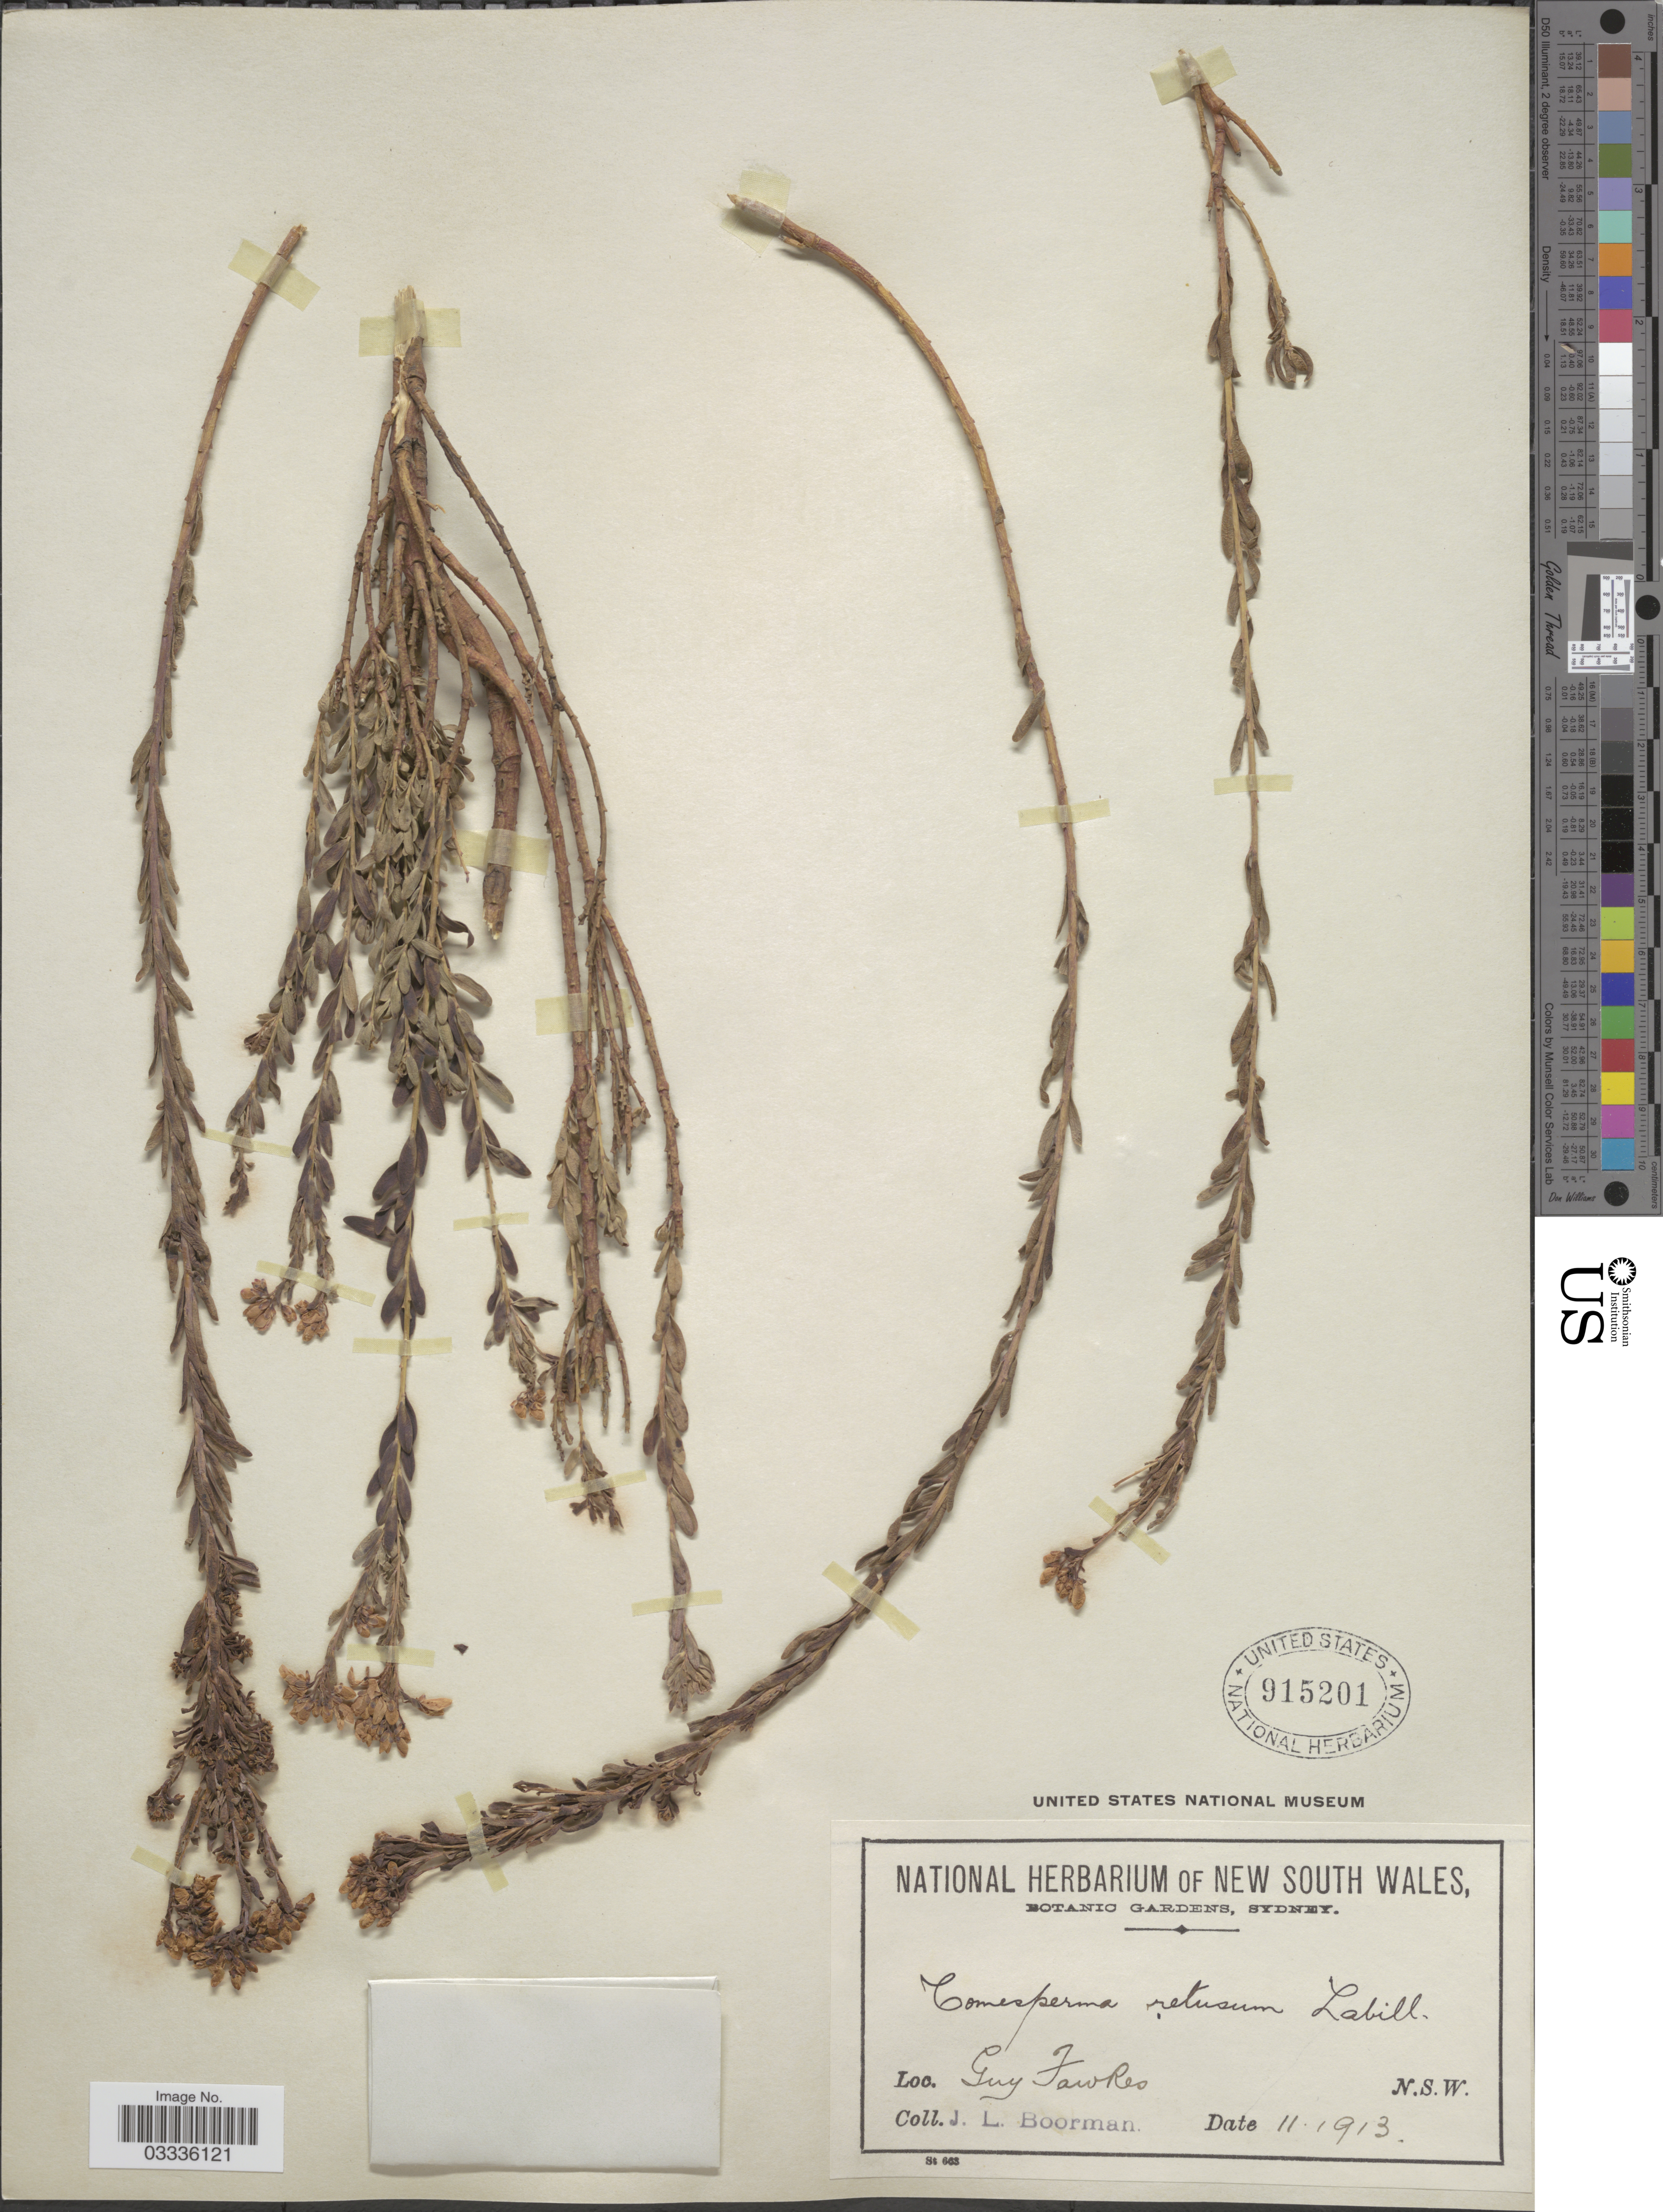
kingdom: Plantae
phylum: Tracheophyta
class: Magnoliopsida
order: Fabales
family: Polygalaceae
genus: Comesperma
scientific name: Comesperma retusum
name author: Labill.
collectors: J. Boorman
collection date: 1913-11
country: Australia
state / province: New South Wales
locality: Guy Fawkes.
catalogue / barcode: US 915201